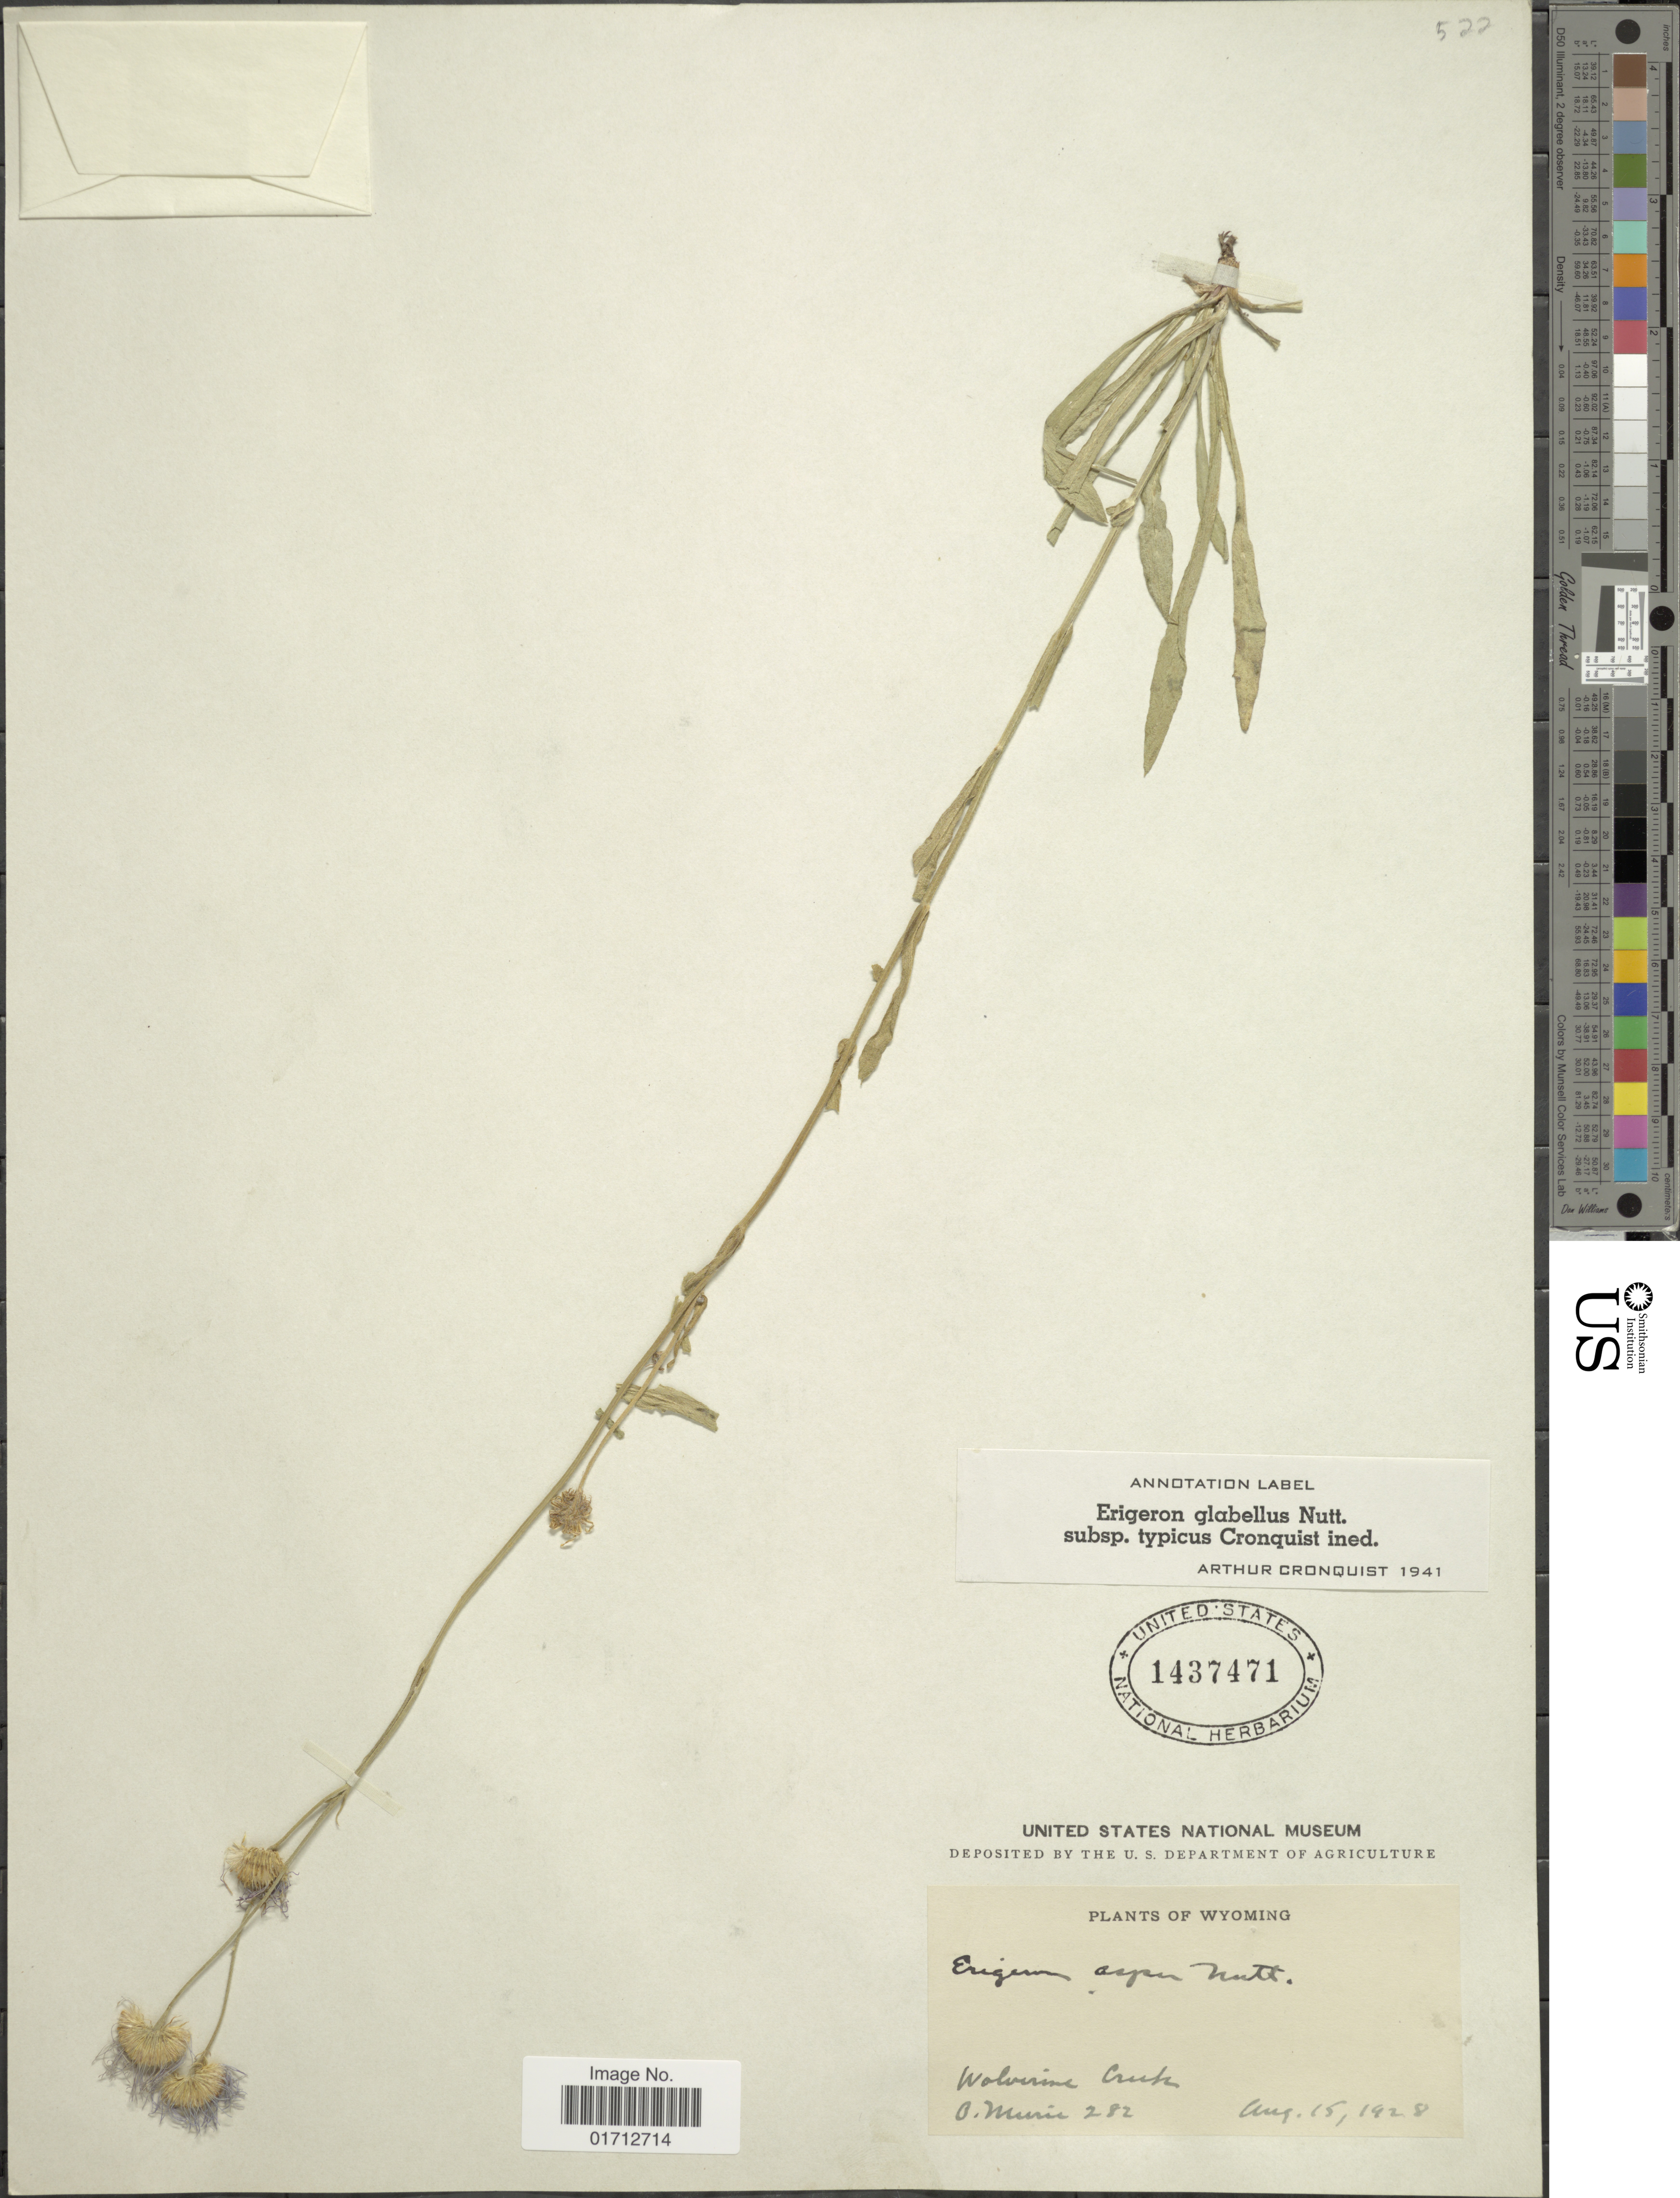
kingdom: Plantae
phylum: Tracheophyta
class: Magnoliopsida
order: Asterales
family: Asteraceae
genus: Erigeron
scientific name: Erigeron glabellus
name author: Nutt.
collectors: O. Murie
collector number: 282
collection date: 1928-08-15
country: United States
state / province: Wyoming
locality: Wolverine Creek.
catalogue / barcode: US 1437471